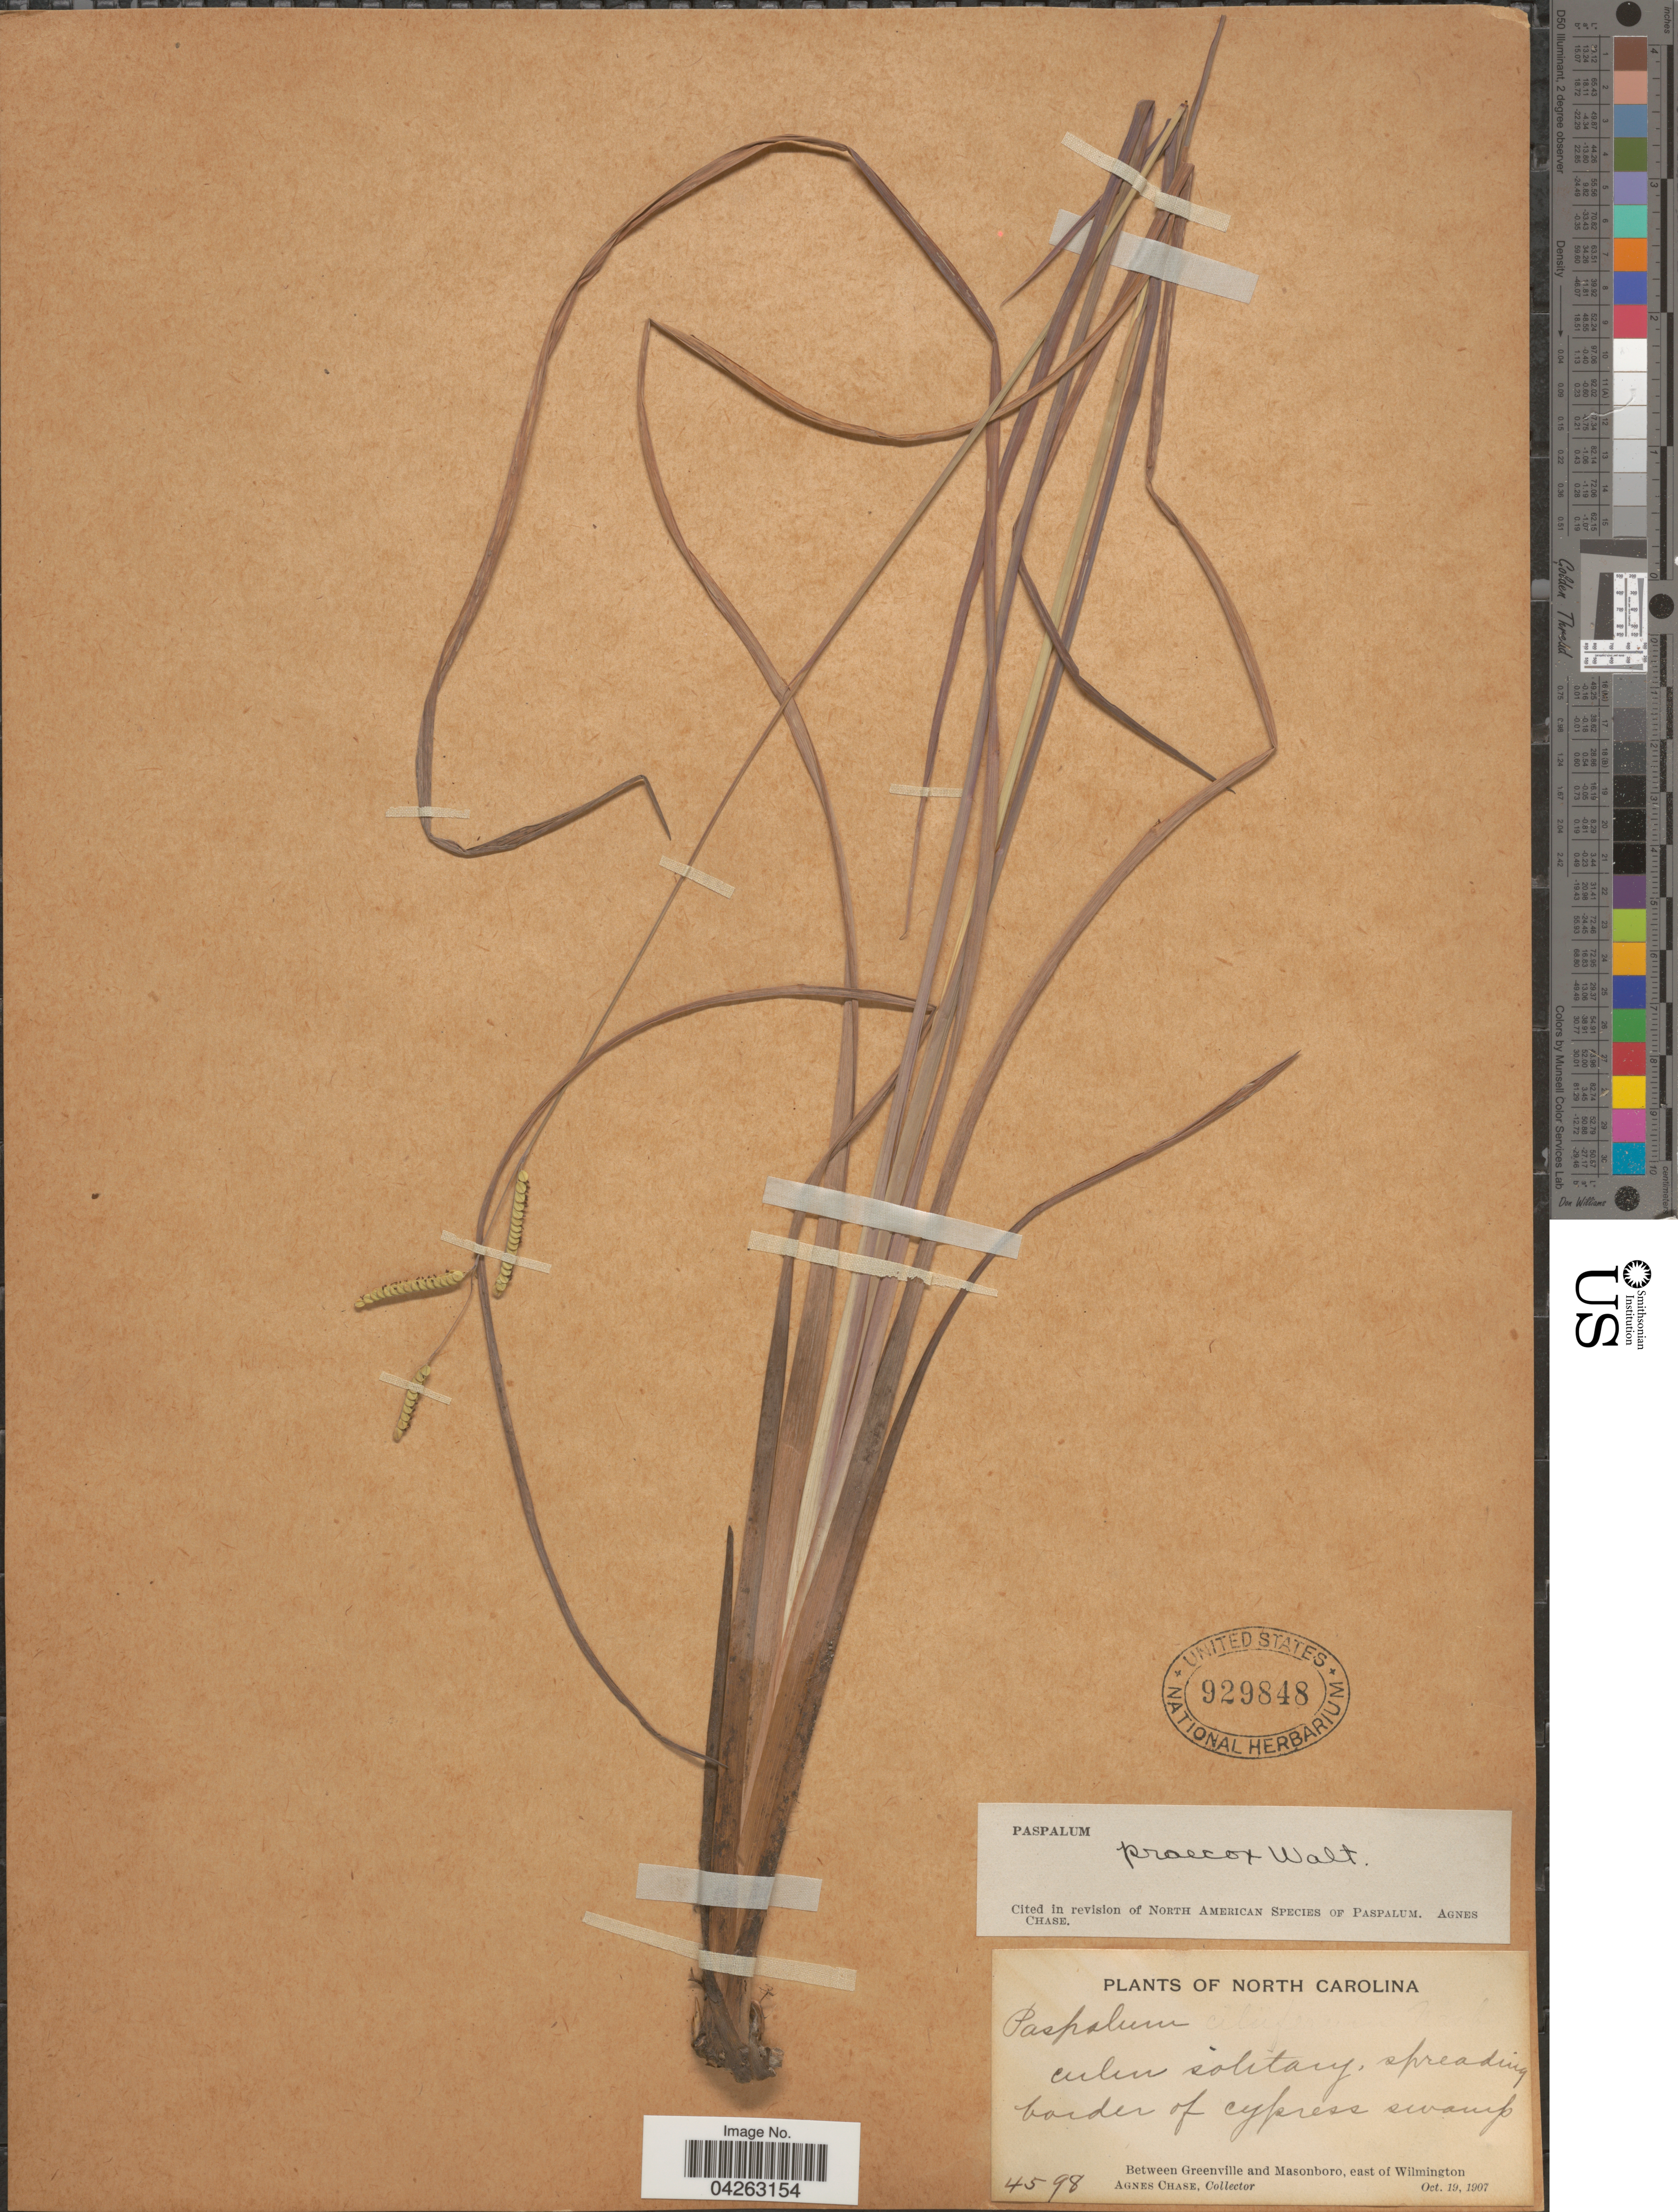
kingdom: Plantae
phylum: Tracheophyta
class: Liliopsida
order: Poales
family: Poaceae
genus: Paspalum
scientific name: Paspalum praecox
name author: Walter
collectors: A. Chase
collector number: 4598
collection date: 1907-10-19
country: United States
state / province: North Carolina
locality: Between Greenville and Masonboro, east of Wilmington.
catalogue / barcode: US 929848